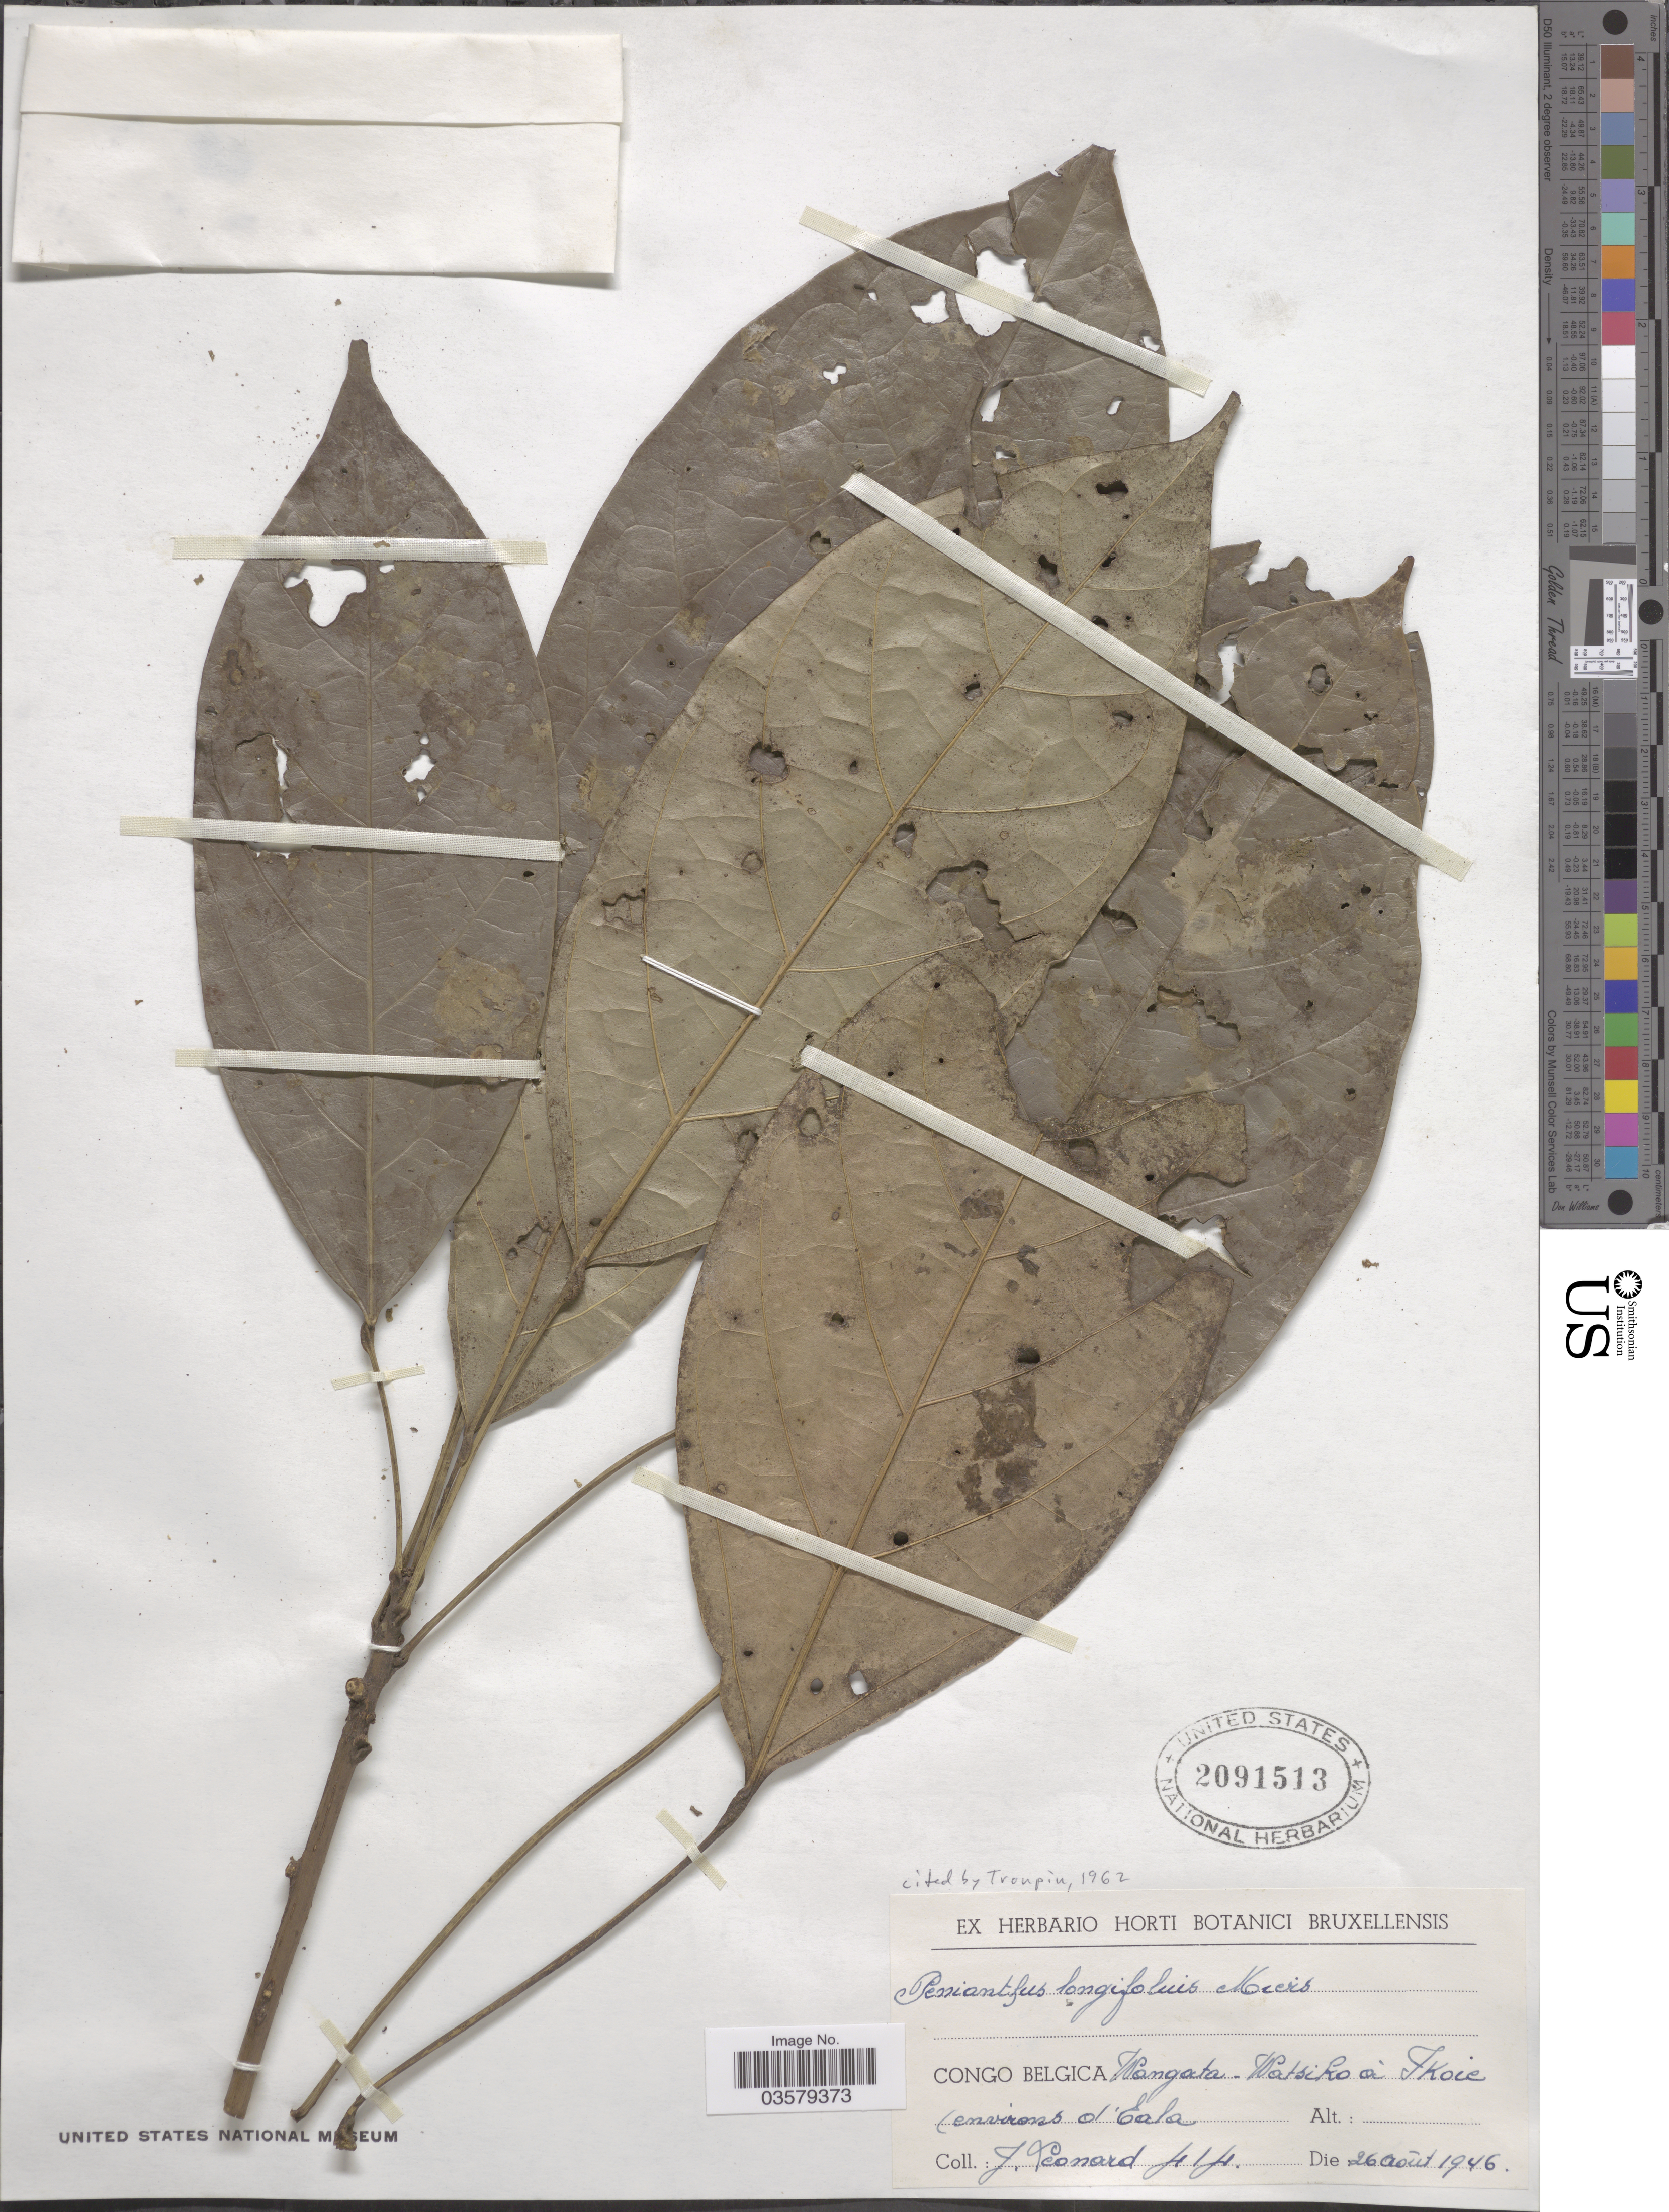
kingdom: Plantae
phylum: Tracheophyta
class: Magnoliopsida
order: Ranunculales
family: Menispermaceae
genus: Penianthus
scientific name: Penianthus longifolius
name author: Diels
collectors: J. Leonard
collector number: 414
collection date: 1946-08-26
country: Congo, Democratic Republic of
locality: Congo Belgica. Wangata-Watsiko à Ikoie (environs d'Eala).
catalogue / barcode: US 2091513